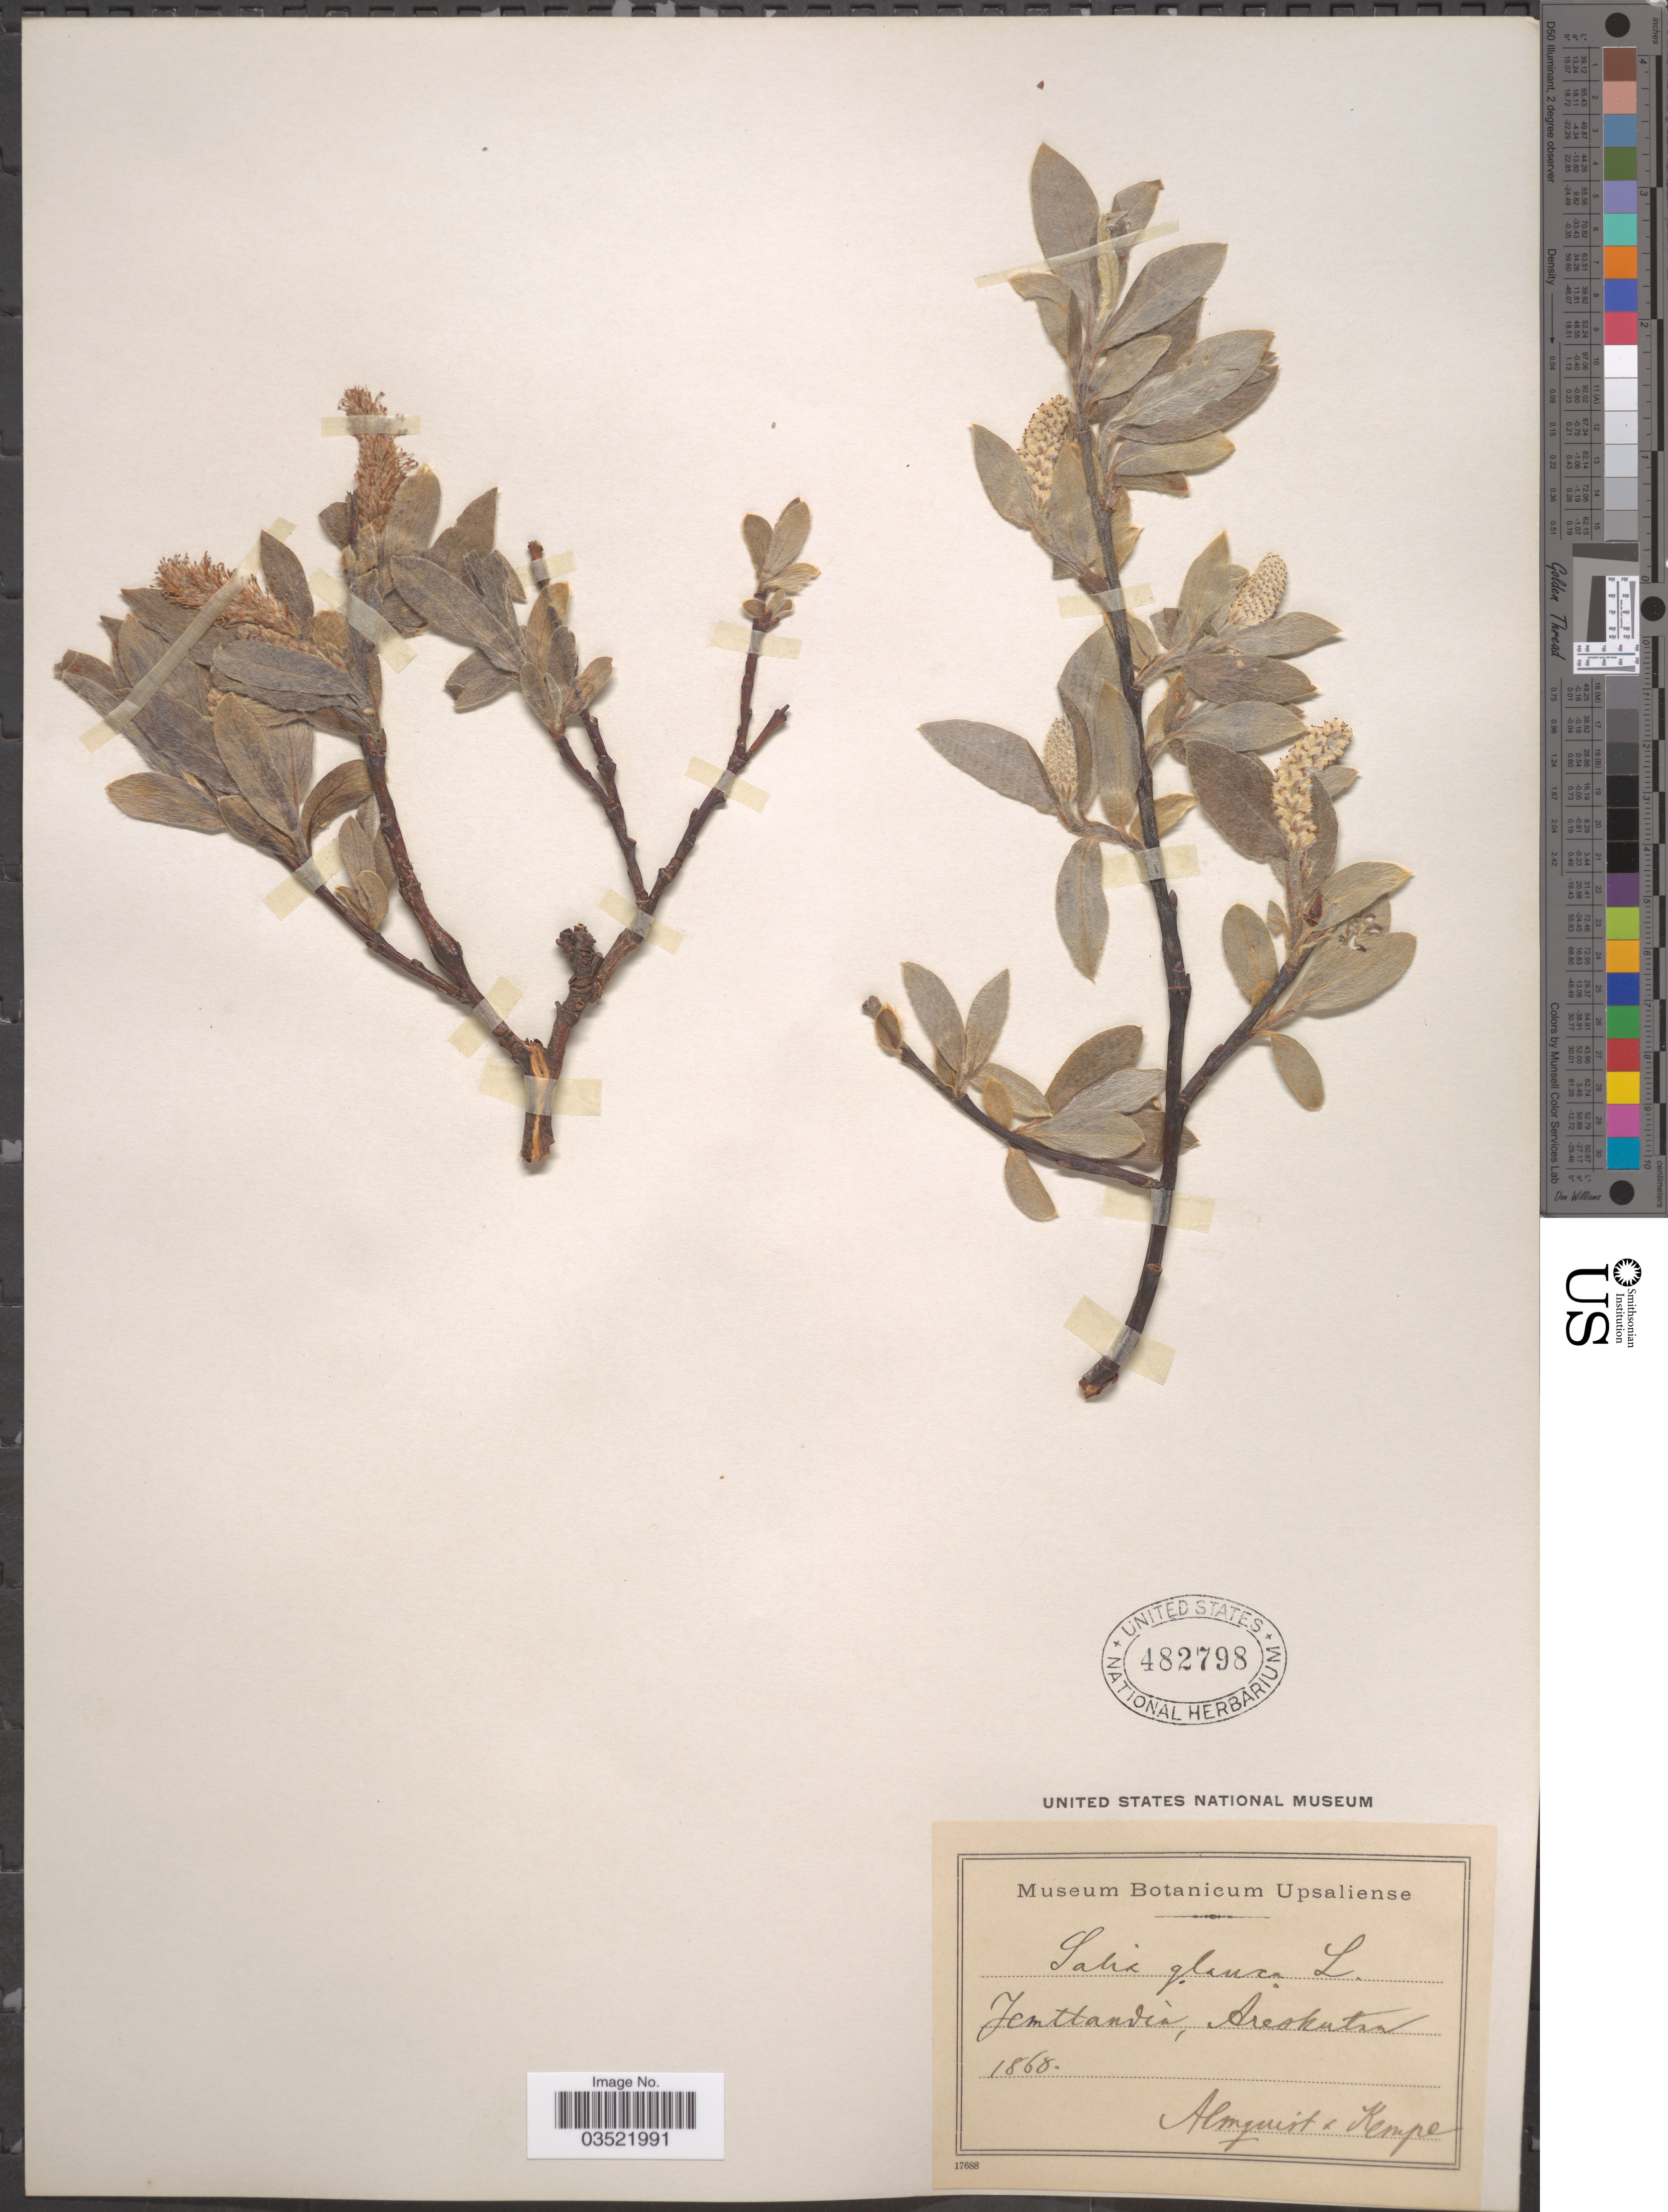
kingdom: Plantae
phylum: Tracheophyta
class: Magnoliopsida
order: Malpighiales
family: Salicaceae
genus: Salix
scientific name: Salix glauca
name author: L.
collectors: Almquist & Kempe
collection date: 1868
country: Sweden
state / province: Jämtland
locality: Jemtladia, Åreskutan.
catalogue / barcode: US 482798